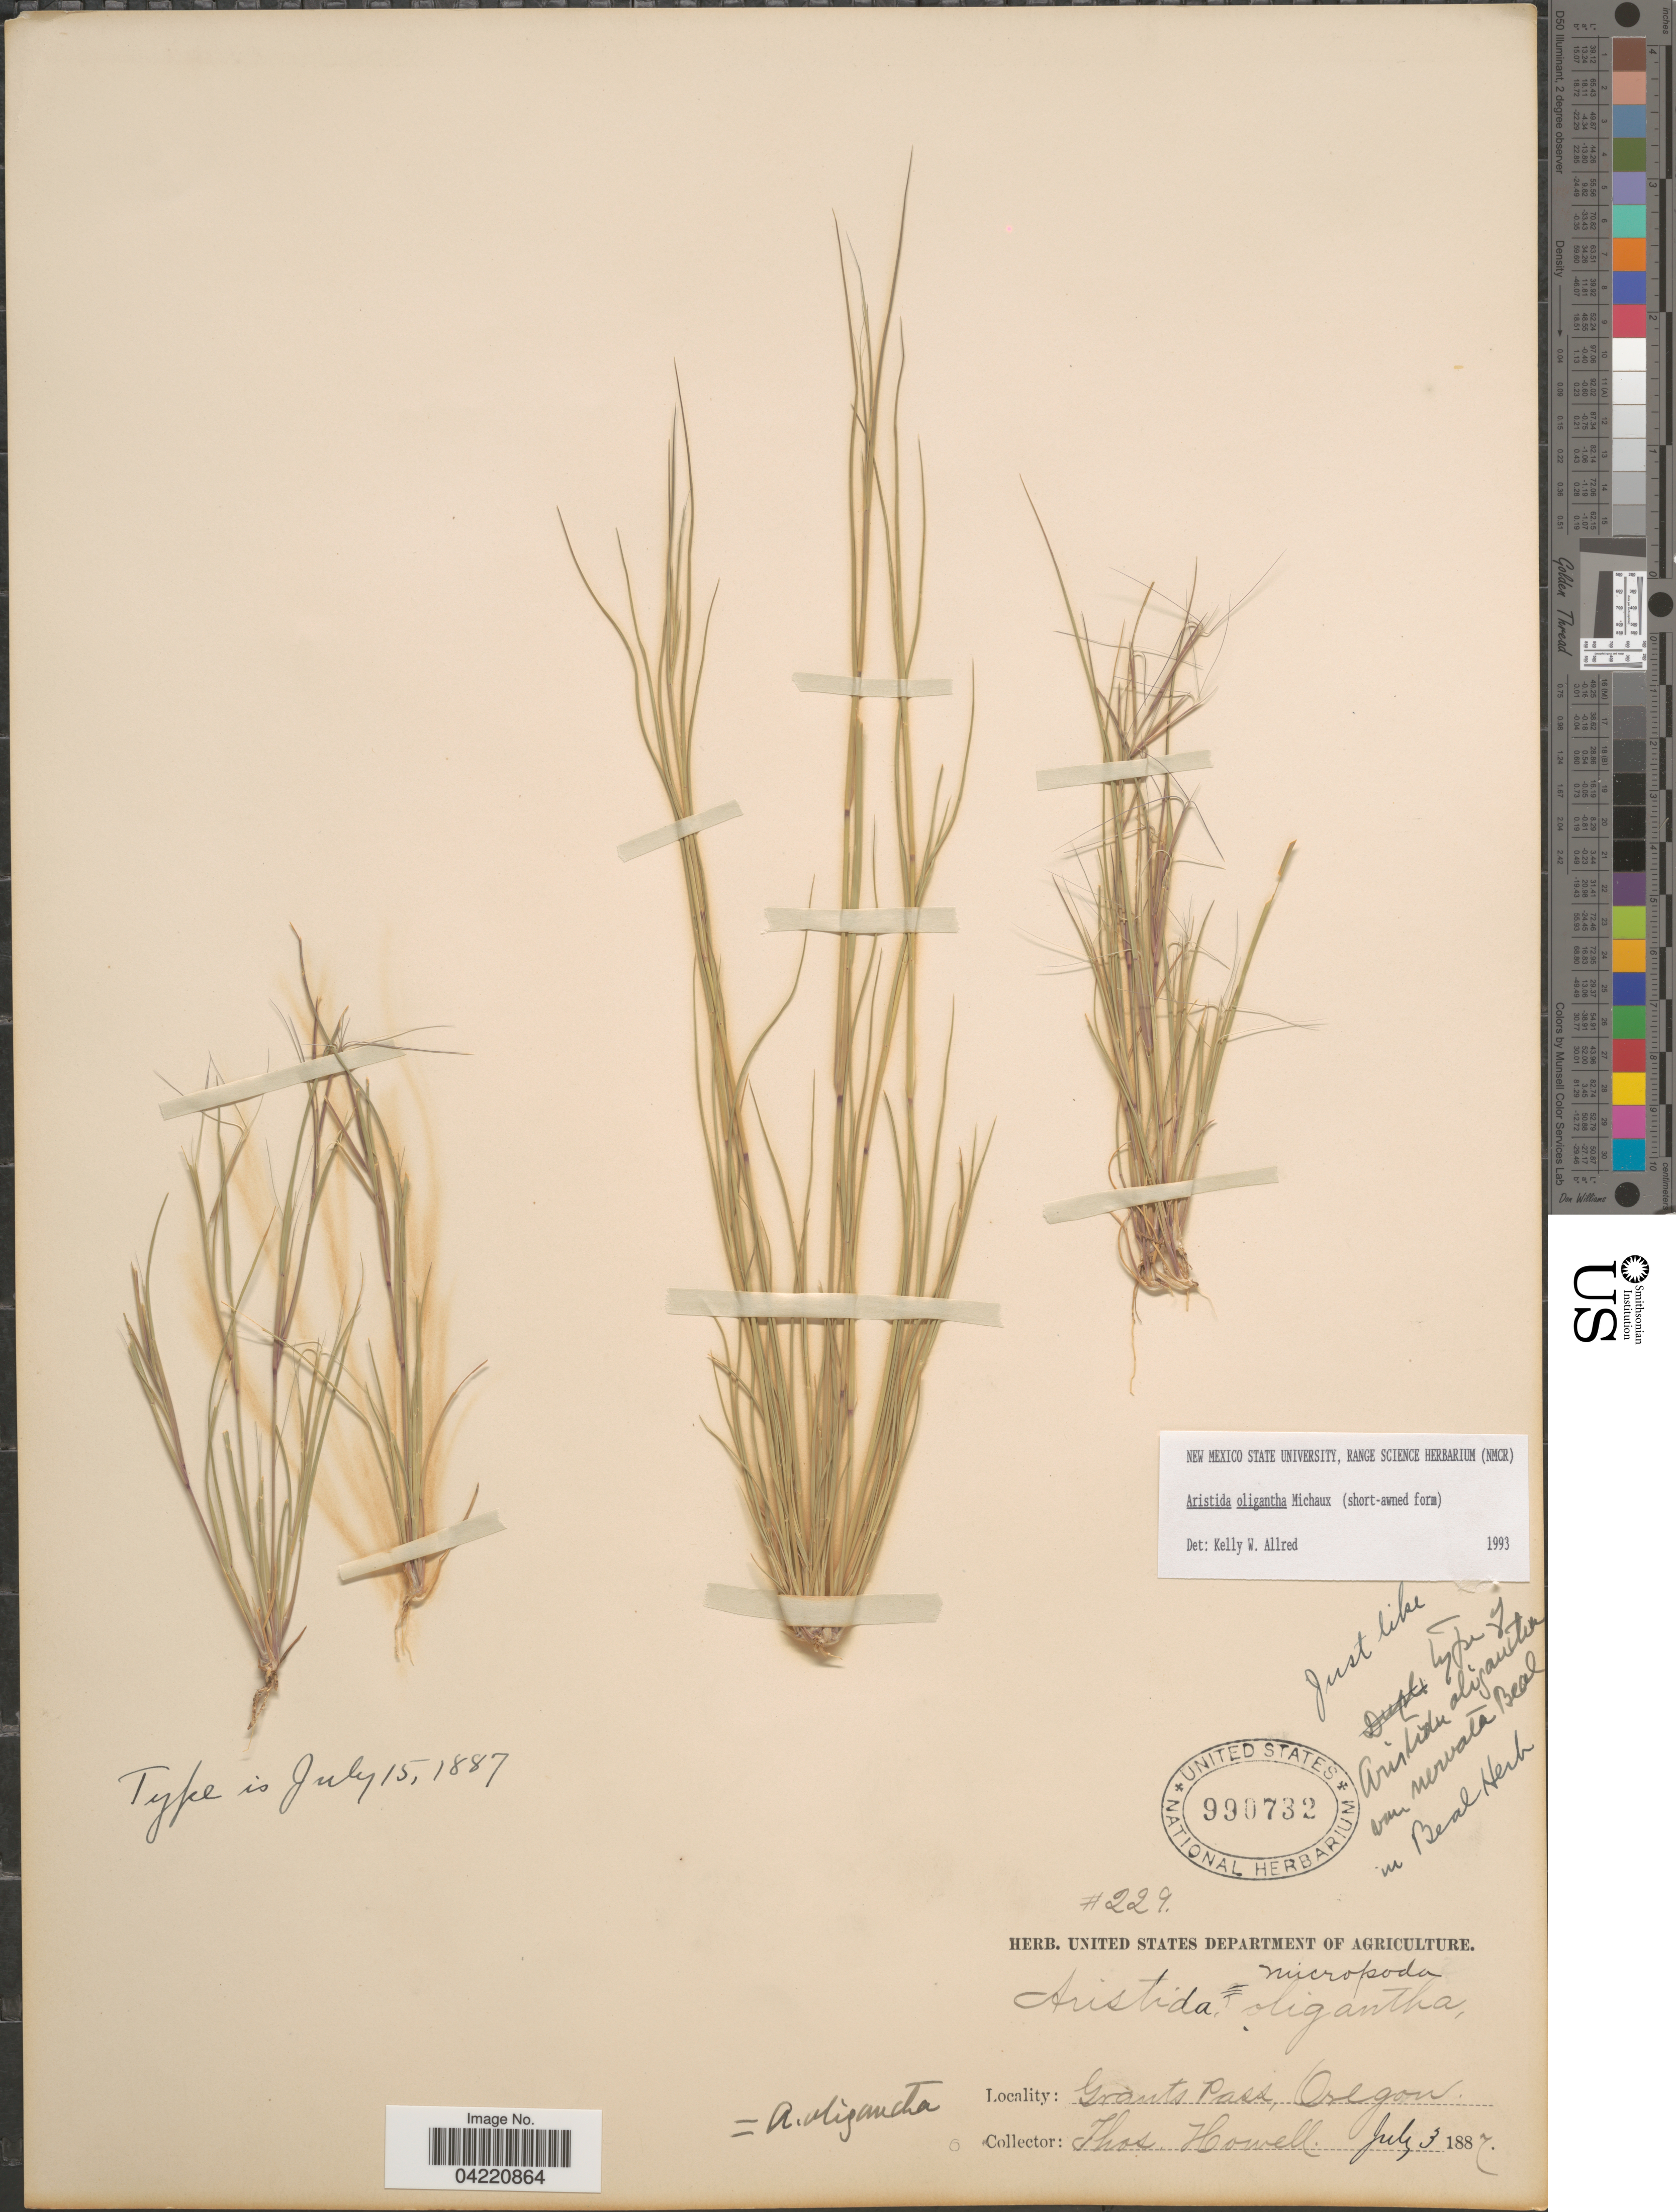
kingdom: Plantae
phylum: Tracheophyta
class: Liliopsida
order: Poales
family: Poaceae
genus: Aristida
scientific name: Aristida oligantha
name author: Michx.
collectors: T. Howell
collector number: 229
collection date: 1887-07-03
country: United States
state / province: Oregon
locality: Grants Pass.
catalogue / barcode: US 990732